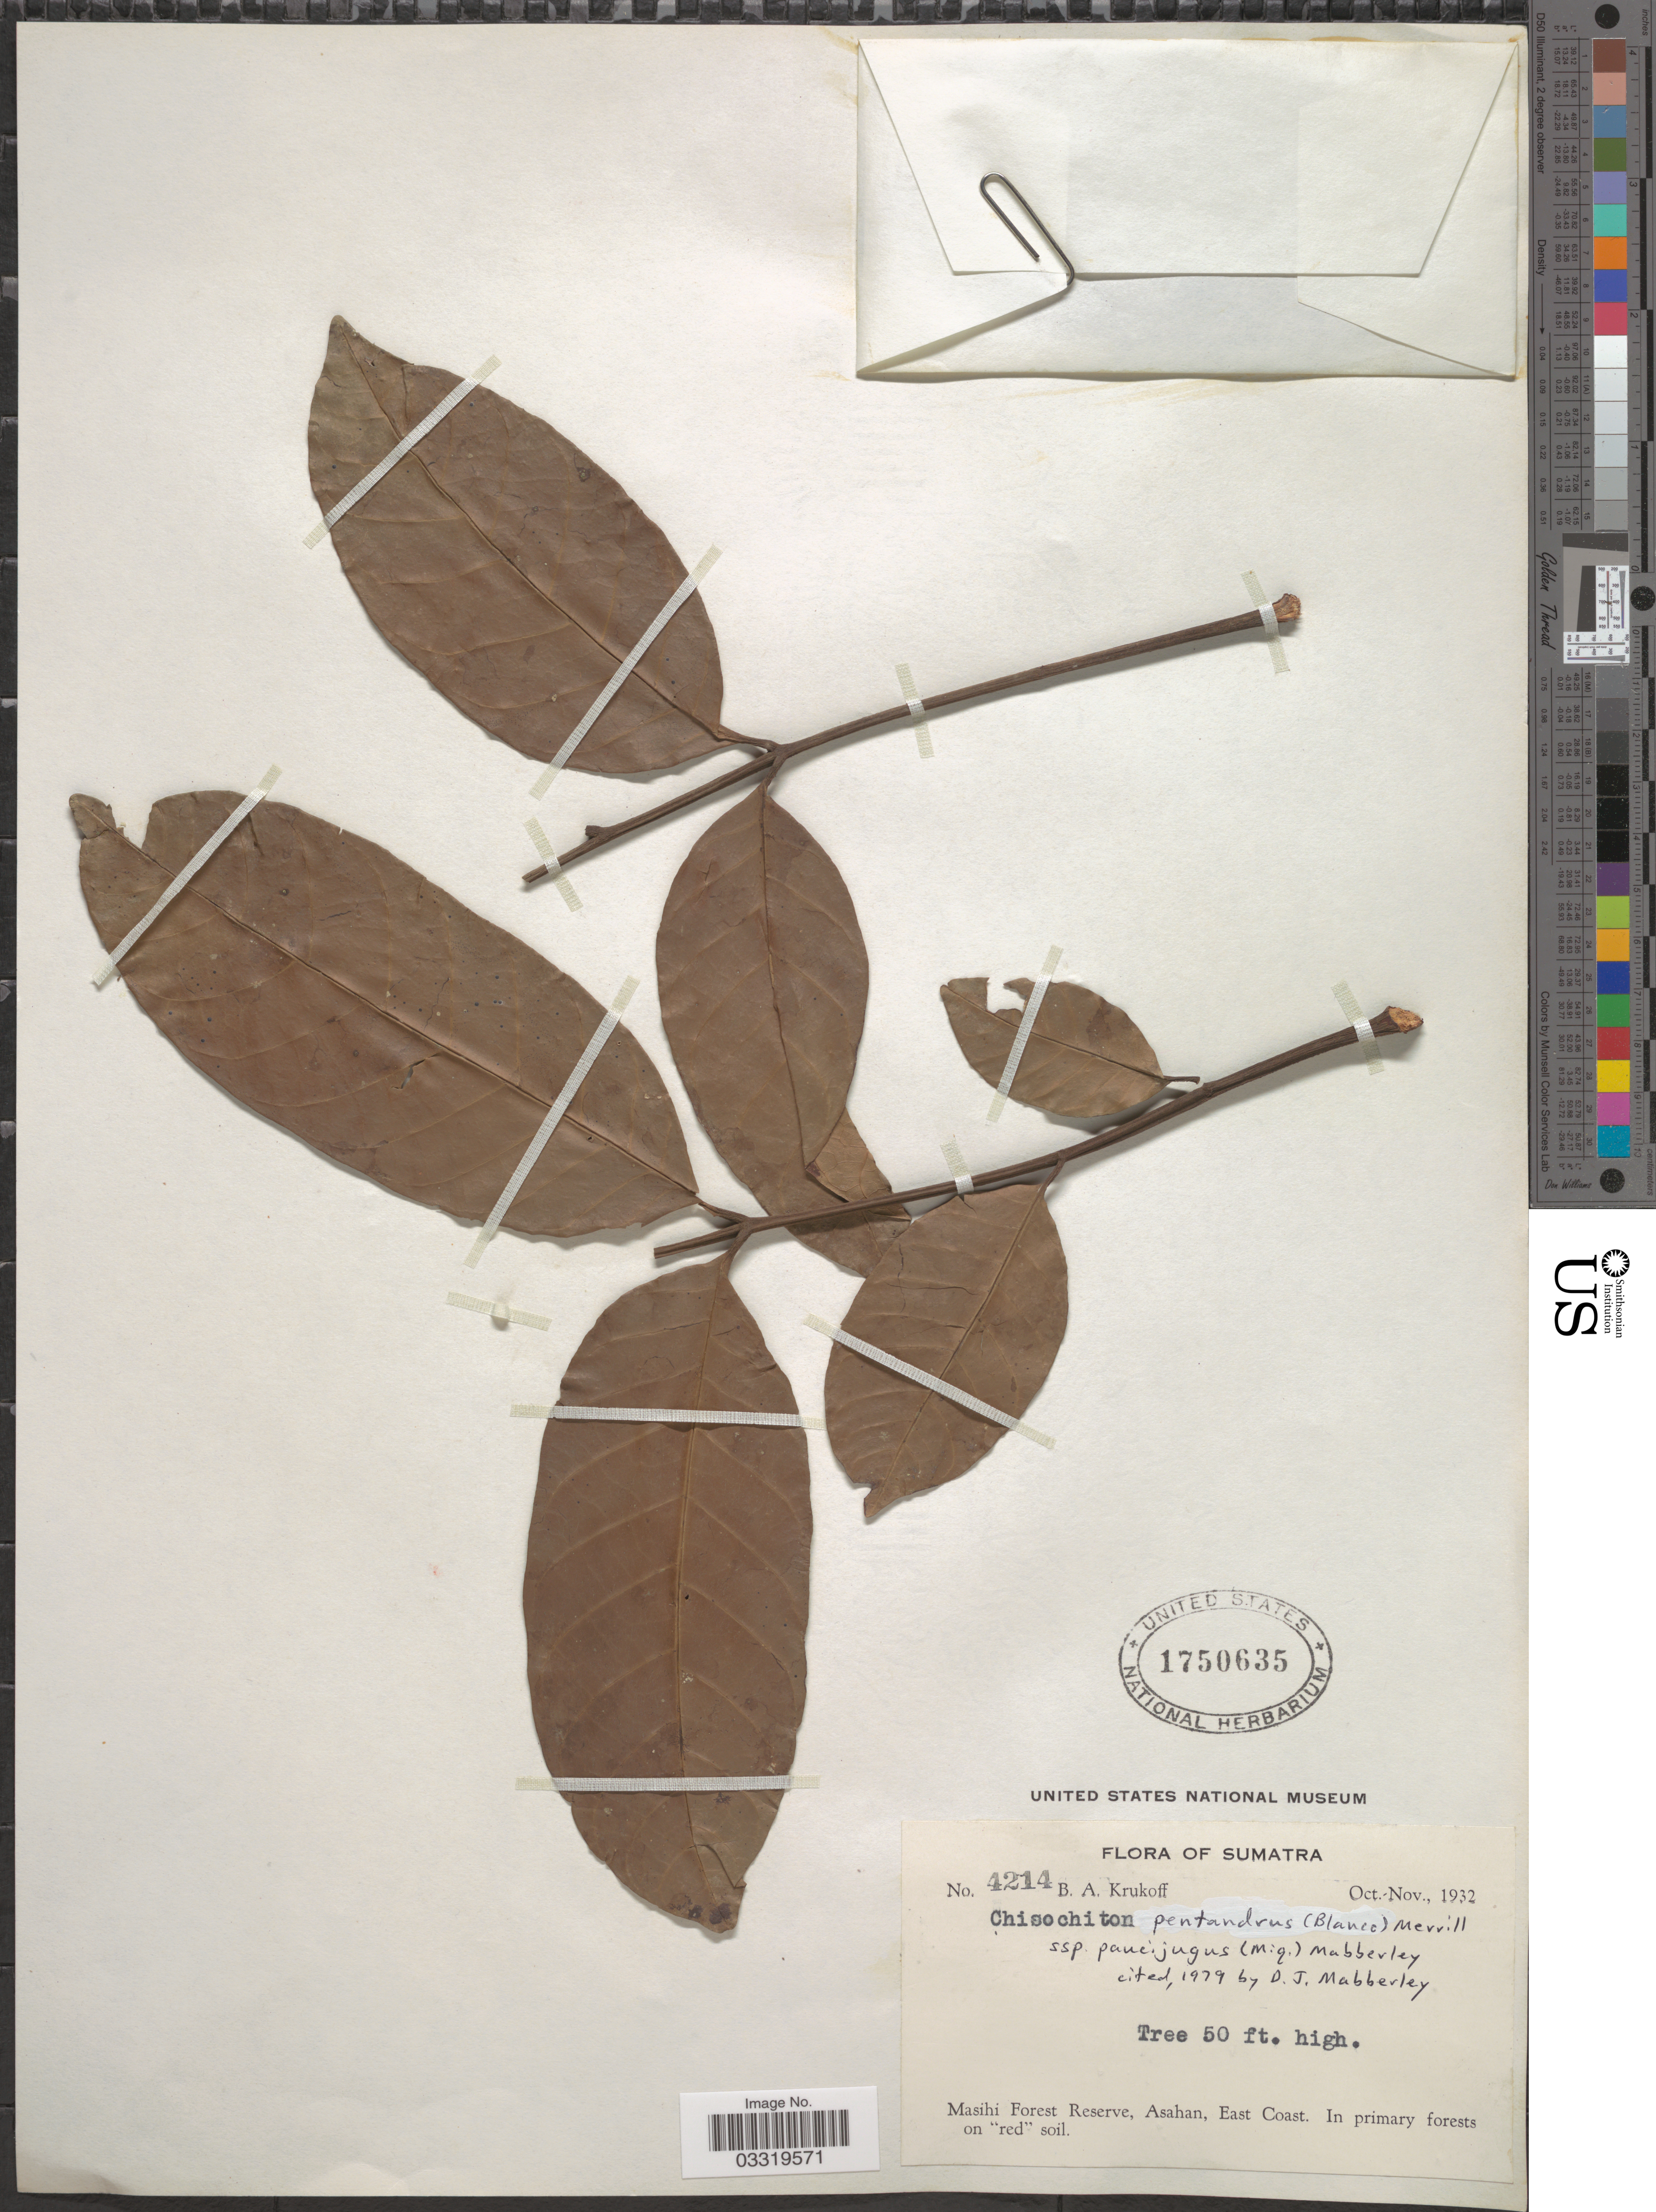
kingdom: Plantae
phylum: Tracheophyta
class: Magnoliopsida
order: Sapindales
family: Meliaceae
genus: Chisocheton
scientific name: Chisocheton pentandrus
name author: (Blanco) Merr.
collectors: B. A. Krukoff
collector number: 4214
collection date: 1932-10/1932-11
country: Indonesia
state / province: Sumatra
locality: Masihi Forest Reserve, Asahan, East Coast.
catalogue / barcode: US 1750635